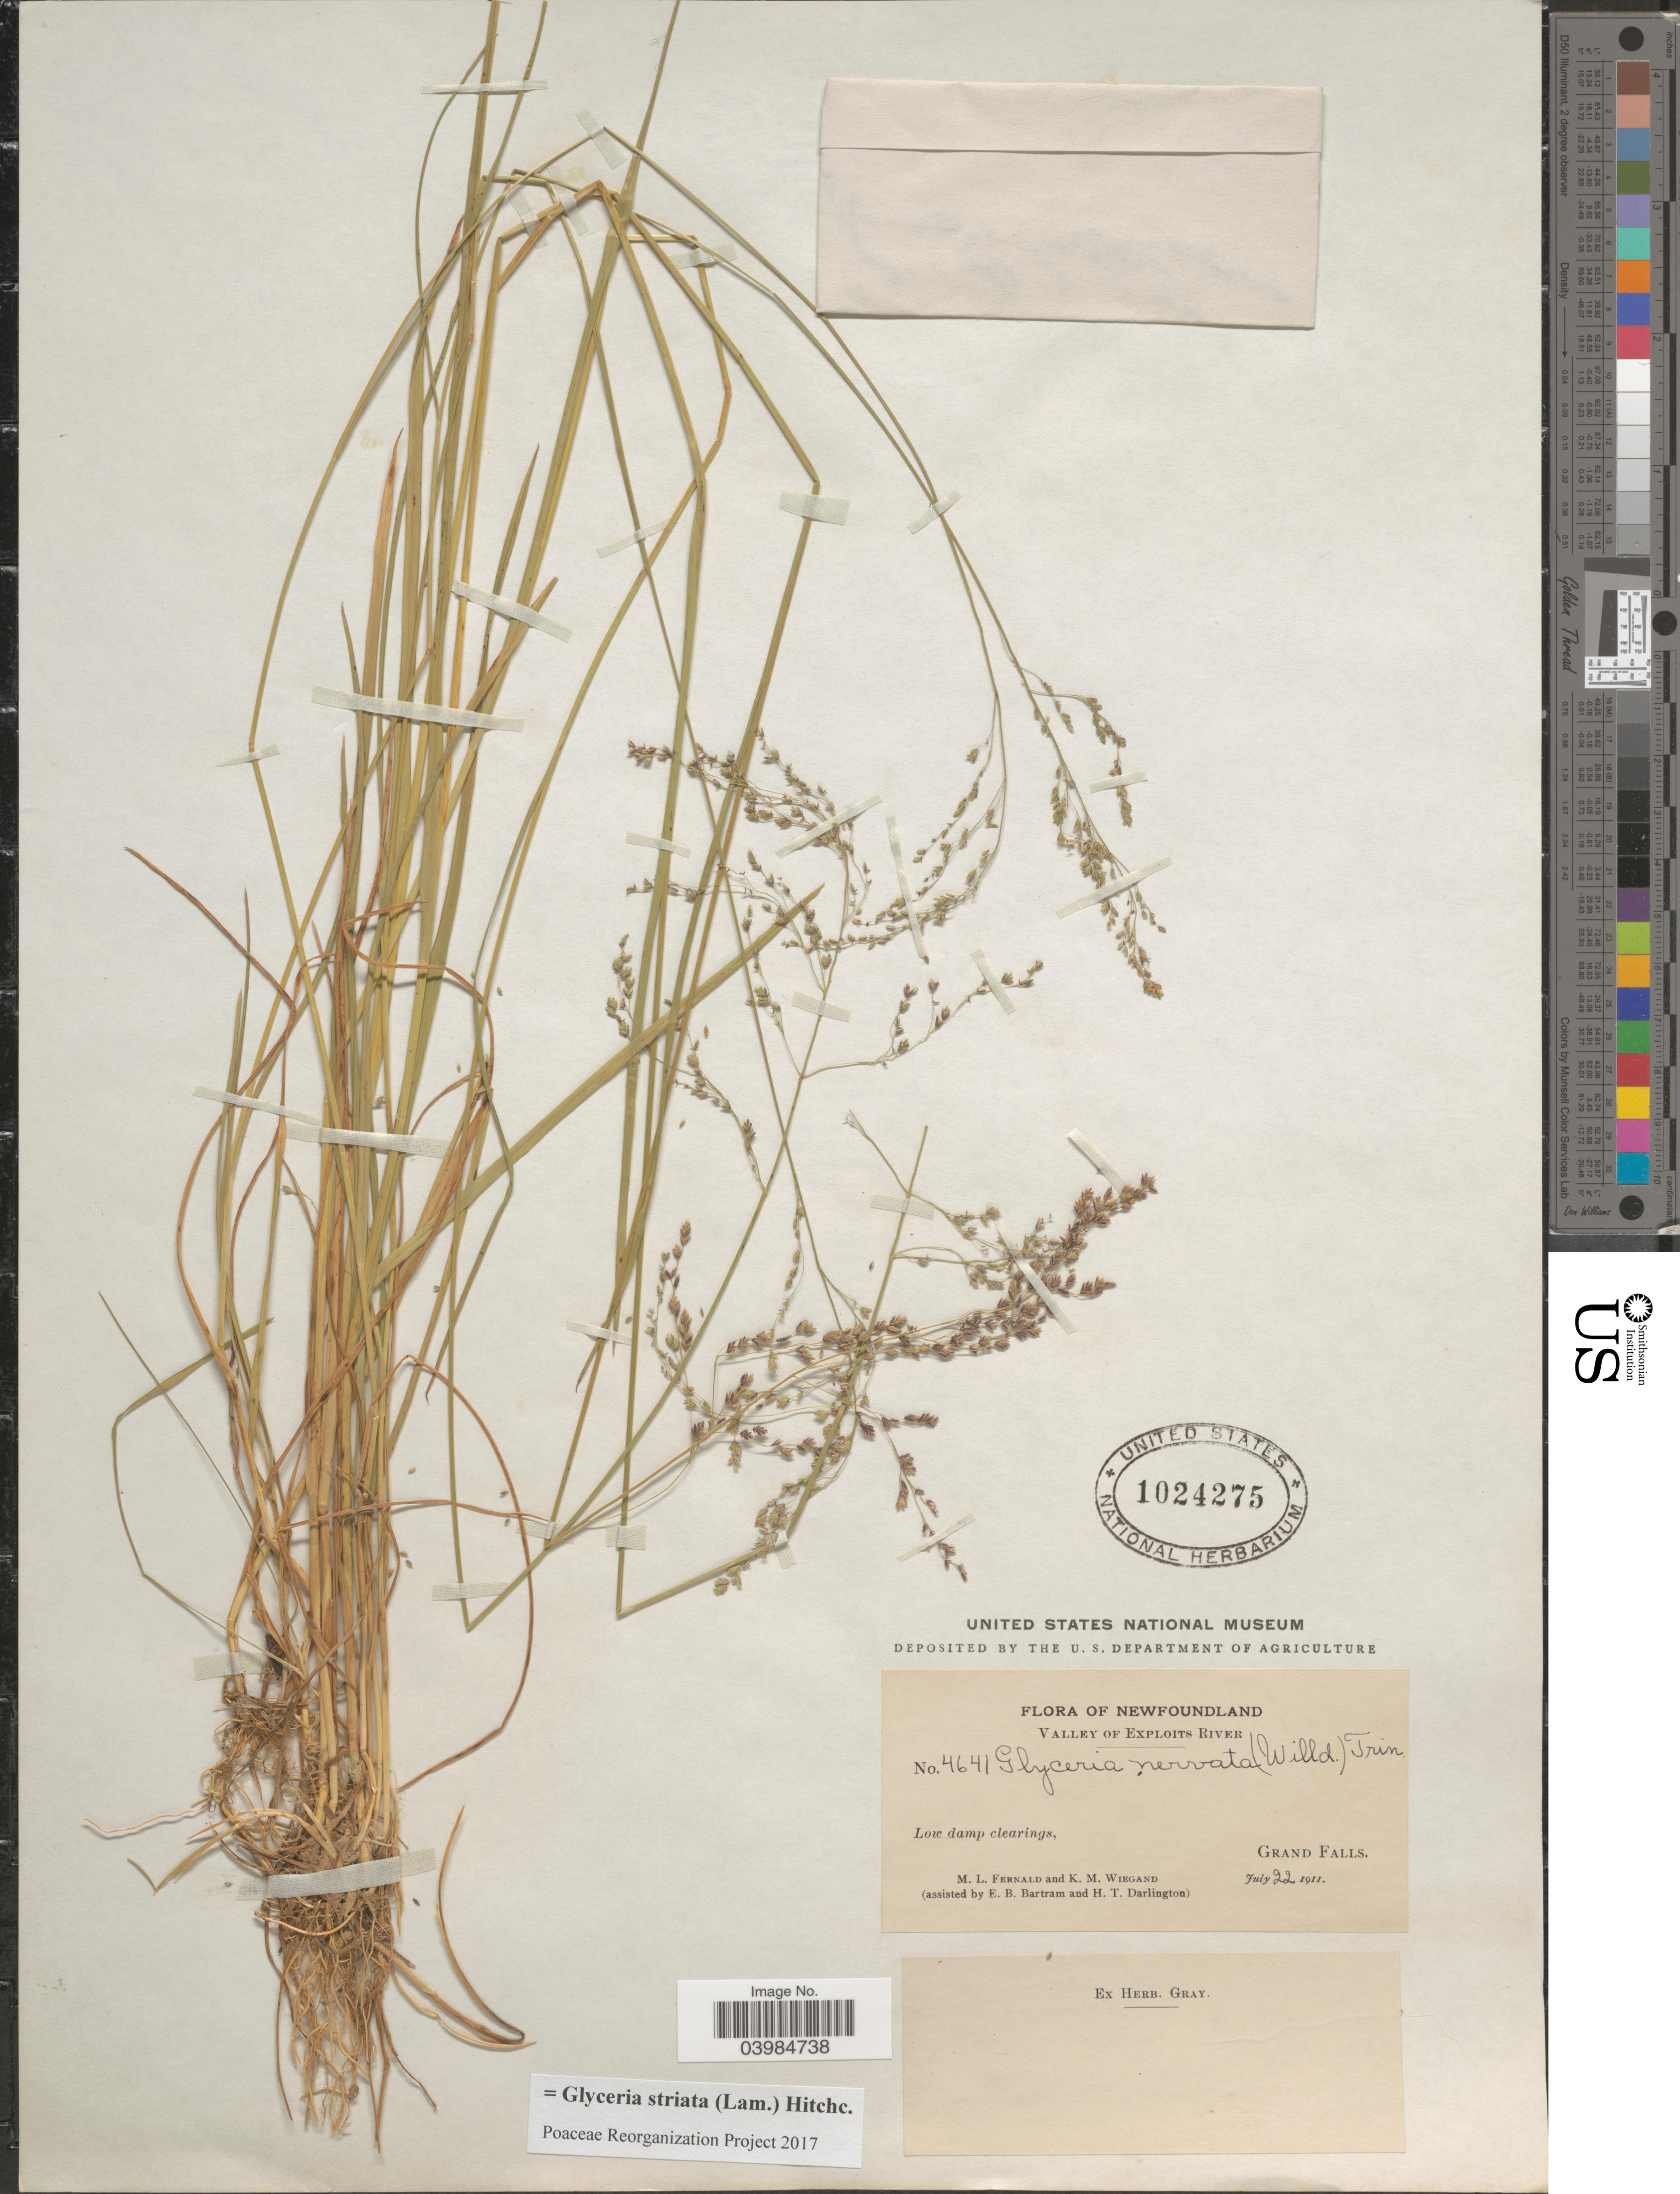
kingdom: Plantae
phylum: Tracheophyta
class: Liliopsida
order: Poales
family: Poaceae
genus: Glyceria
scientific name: Glyceria striata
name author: (Lam.) Hitchc.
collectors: M. L. Fernald, K. M. Wiegand, E. B. Bartram & H. Darlington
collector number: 4641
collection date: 1911-07-22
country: Canada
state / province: Newfoundland and Labrador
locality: Valley of Exploits River. Grand Falls.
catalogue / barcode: US 1024275